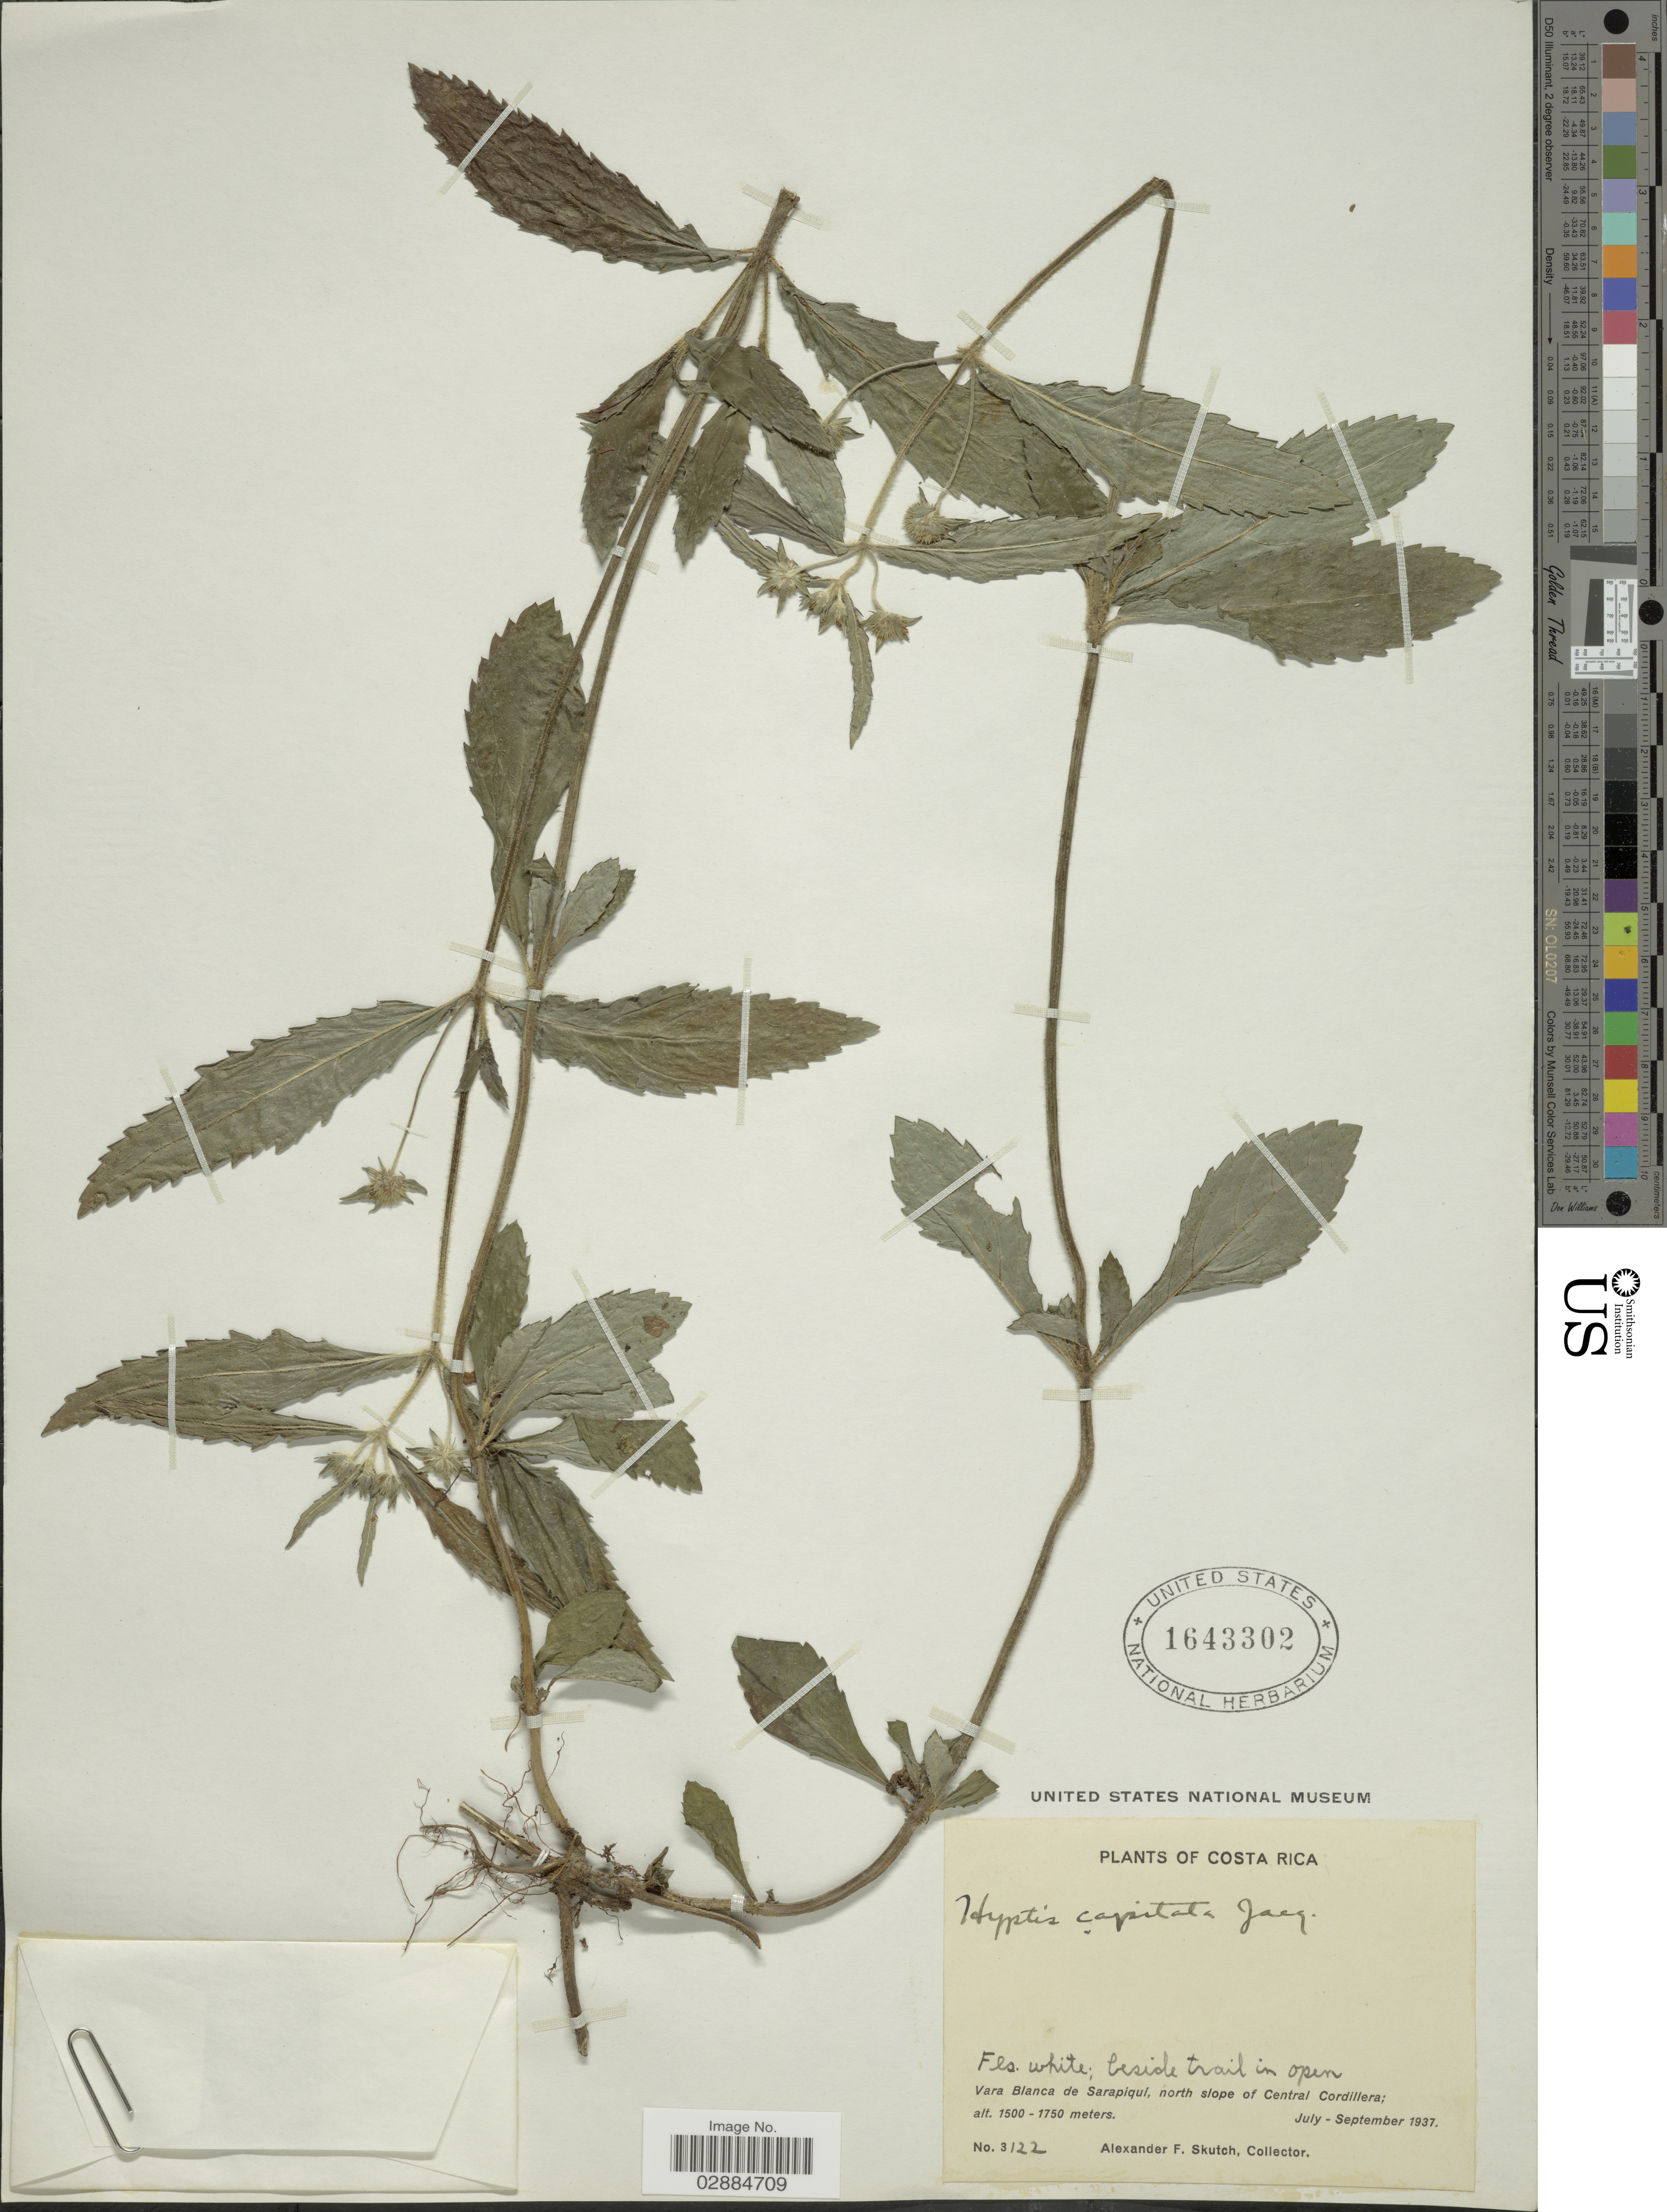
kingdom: Plantae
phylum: Tracheophyta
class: Magnoliopsida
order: Lamiales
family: Lamiaceae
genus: Hyptis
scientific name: Hyptis capitata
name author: Jacq.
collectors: A. F. Skutch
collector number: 3122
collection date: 1937-07/1937-09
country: Costa Rica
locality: Vara Blanca de Sarapiqui, north slope of Central Cordillera.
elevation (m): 1500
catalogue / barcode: US 1643302